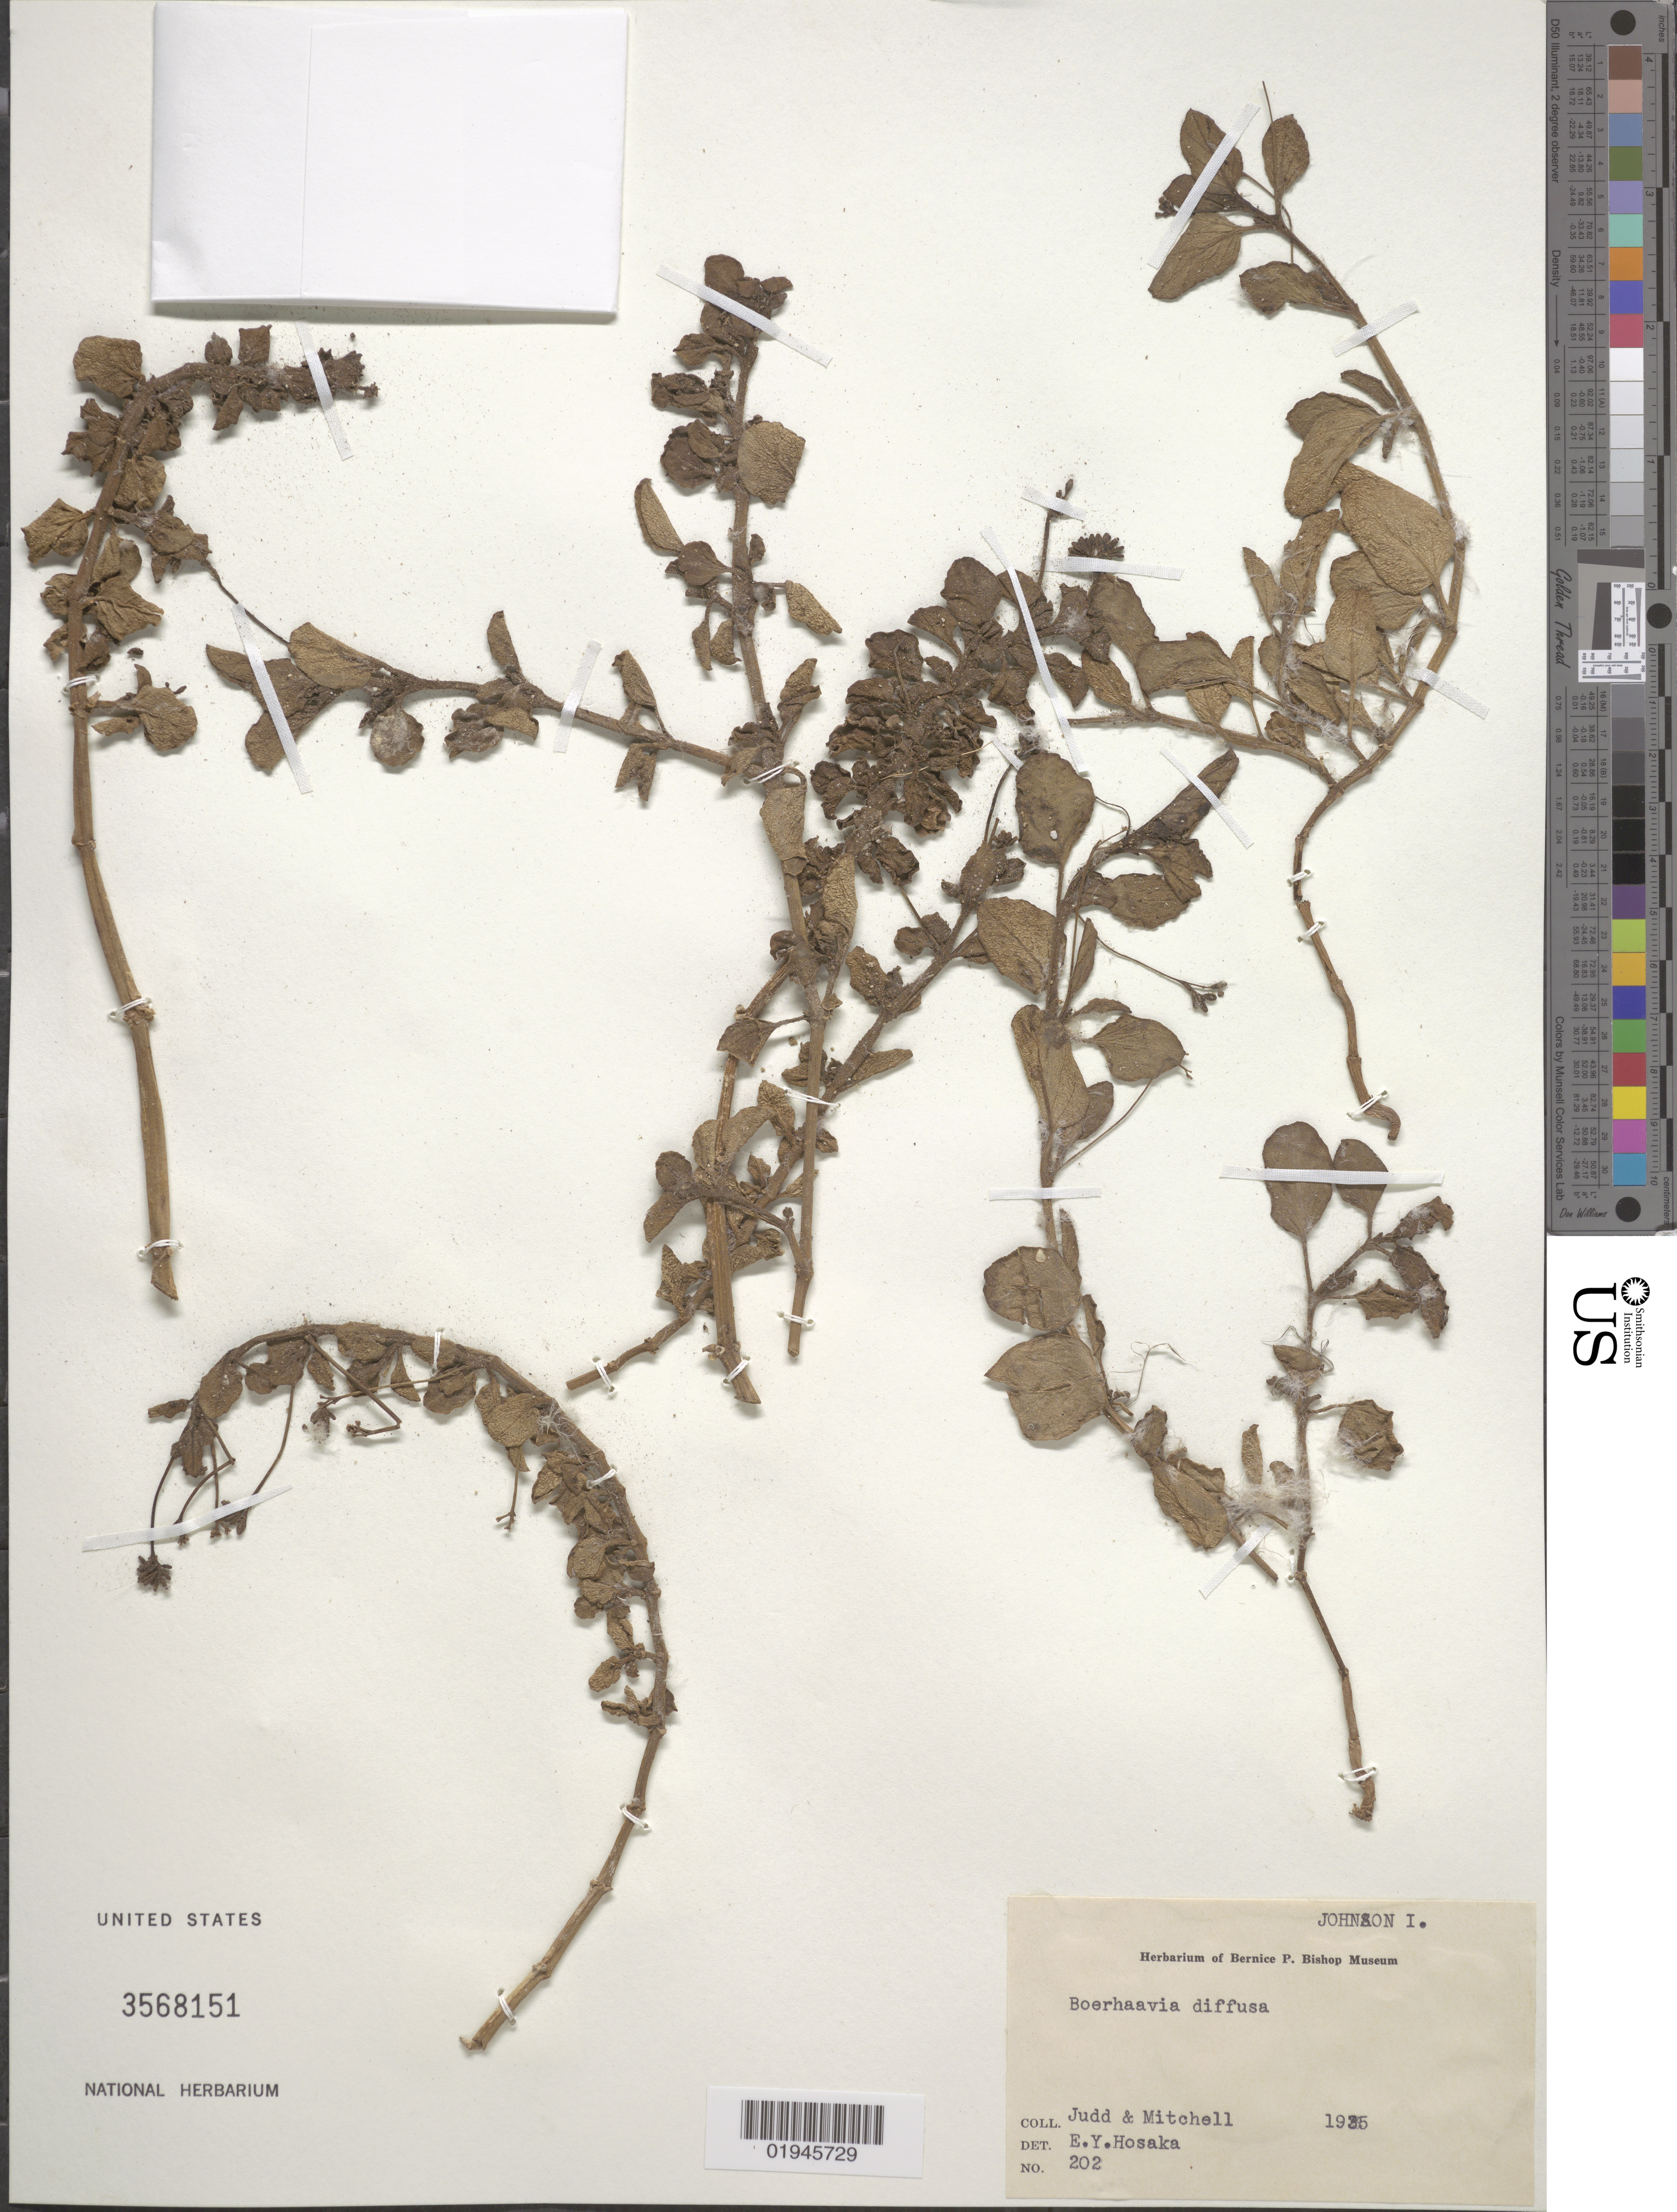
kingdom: Plantae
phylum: Tracheophyta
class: Magnoliopsida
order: Caryophyllales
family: Nyctaginaceae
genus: Boerhavia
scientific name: Boerhavia diffusa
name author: L.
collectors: A. Judd & D. D. Mitchell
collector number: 202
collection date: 1935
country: U.S. Administered Pacific Islands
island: Johnston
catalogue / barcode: US 3568151